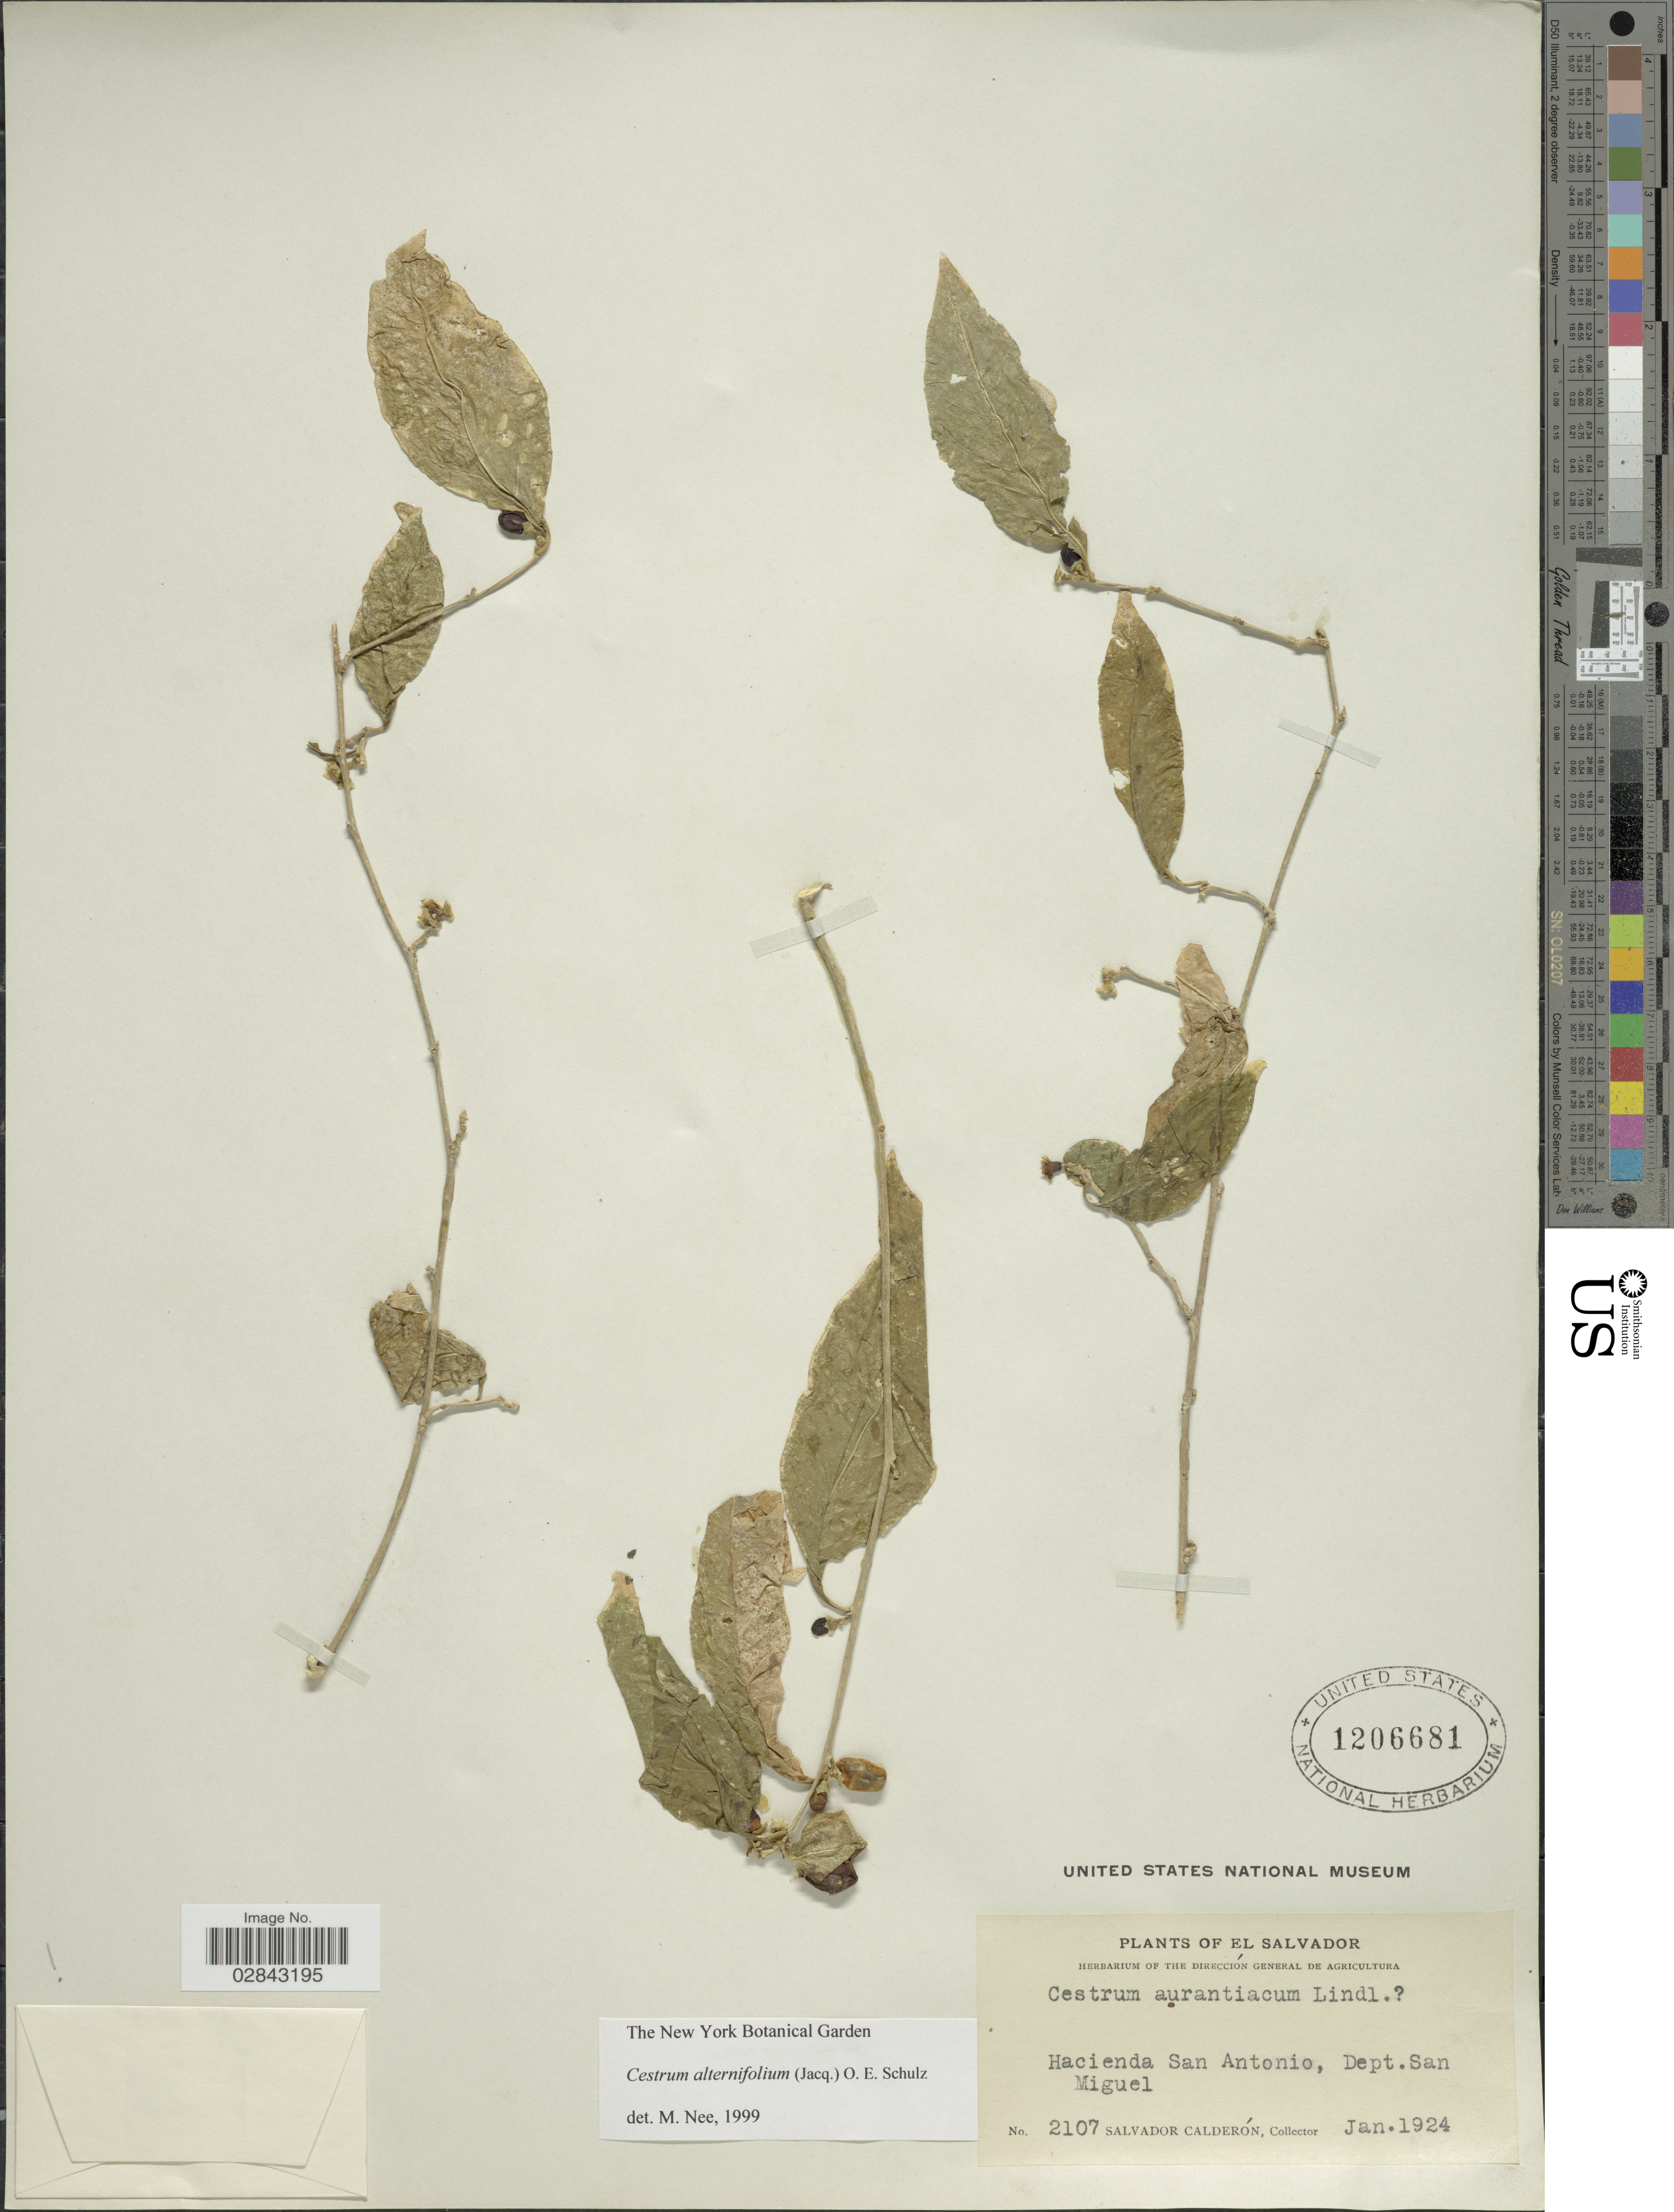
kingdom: Plantae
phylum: Tracheophyta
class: Magnoliopsida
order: Solanales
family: Solanaceae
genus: Cestrum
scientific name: Cestrum alternifolium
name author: (Jacq.) O.E. Schulz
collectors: S. Calderón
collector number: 2107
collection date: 1924-01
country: El Salvador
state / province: San Miguel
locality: Hacienda San Antonio, Dept. San Miguel.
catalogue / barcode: US 1206681